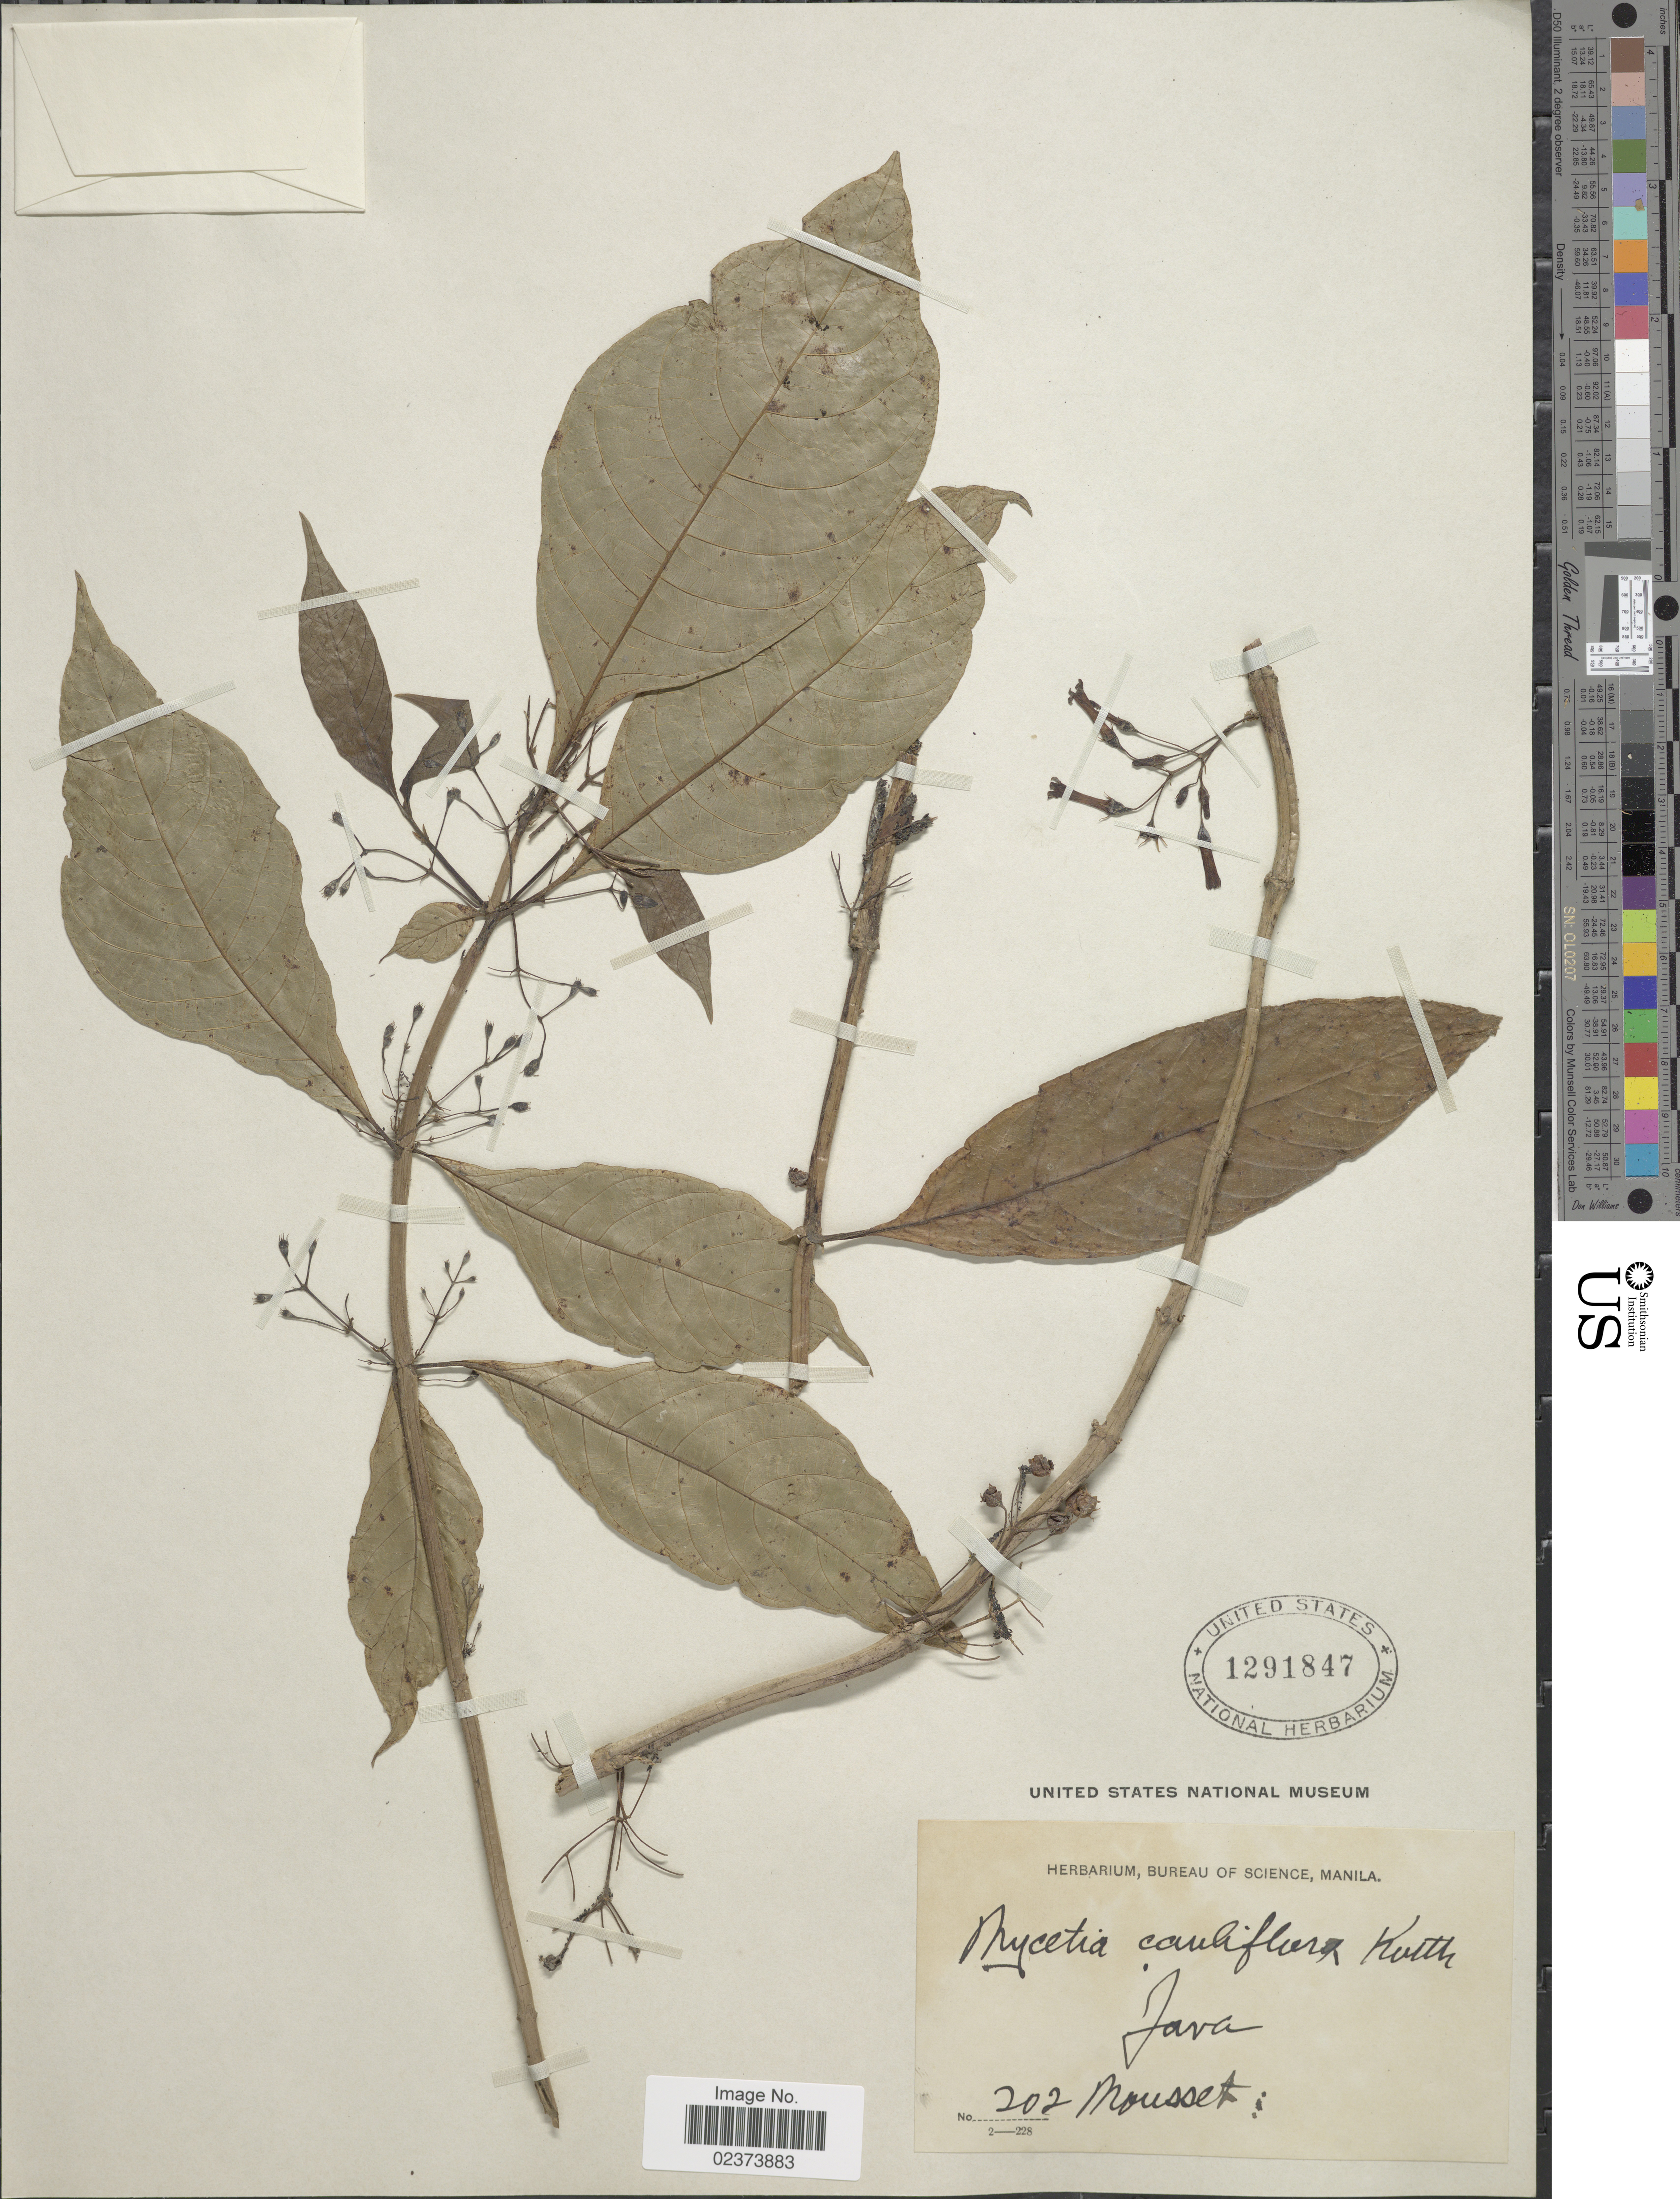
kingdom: Plantae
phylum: Tracheophyta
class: Magnoliopsida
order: Gentianales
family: Rubiaceae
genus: Mycetia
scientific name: Mycetia cauliflora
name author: Reinw.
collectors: Mousset, --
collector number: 202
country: Indonesia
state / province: Java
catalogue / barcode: US 1291847